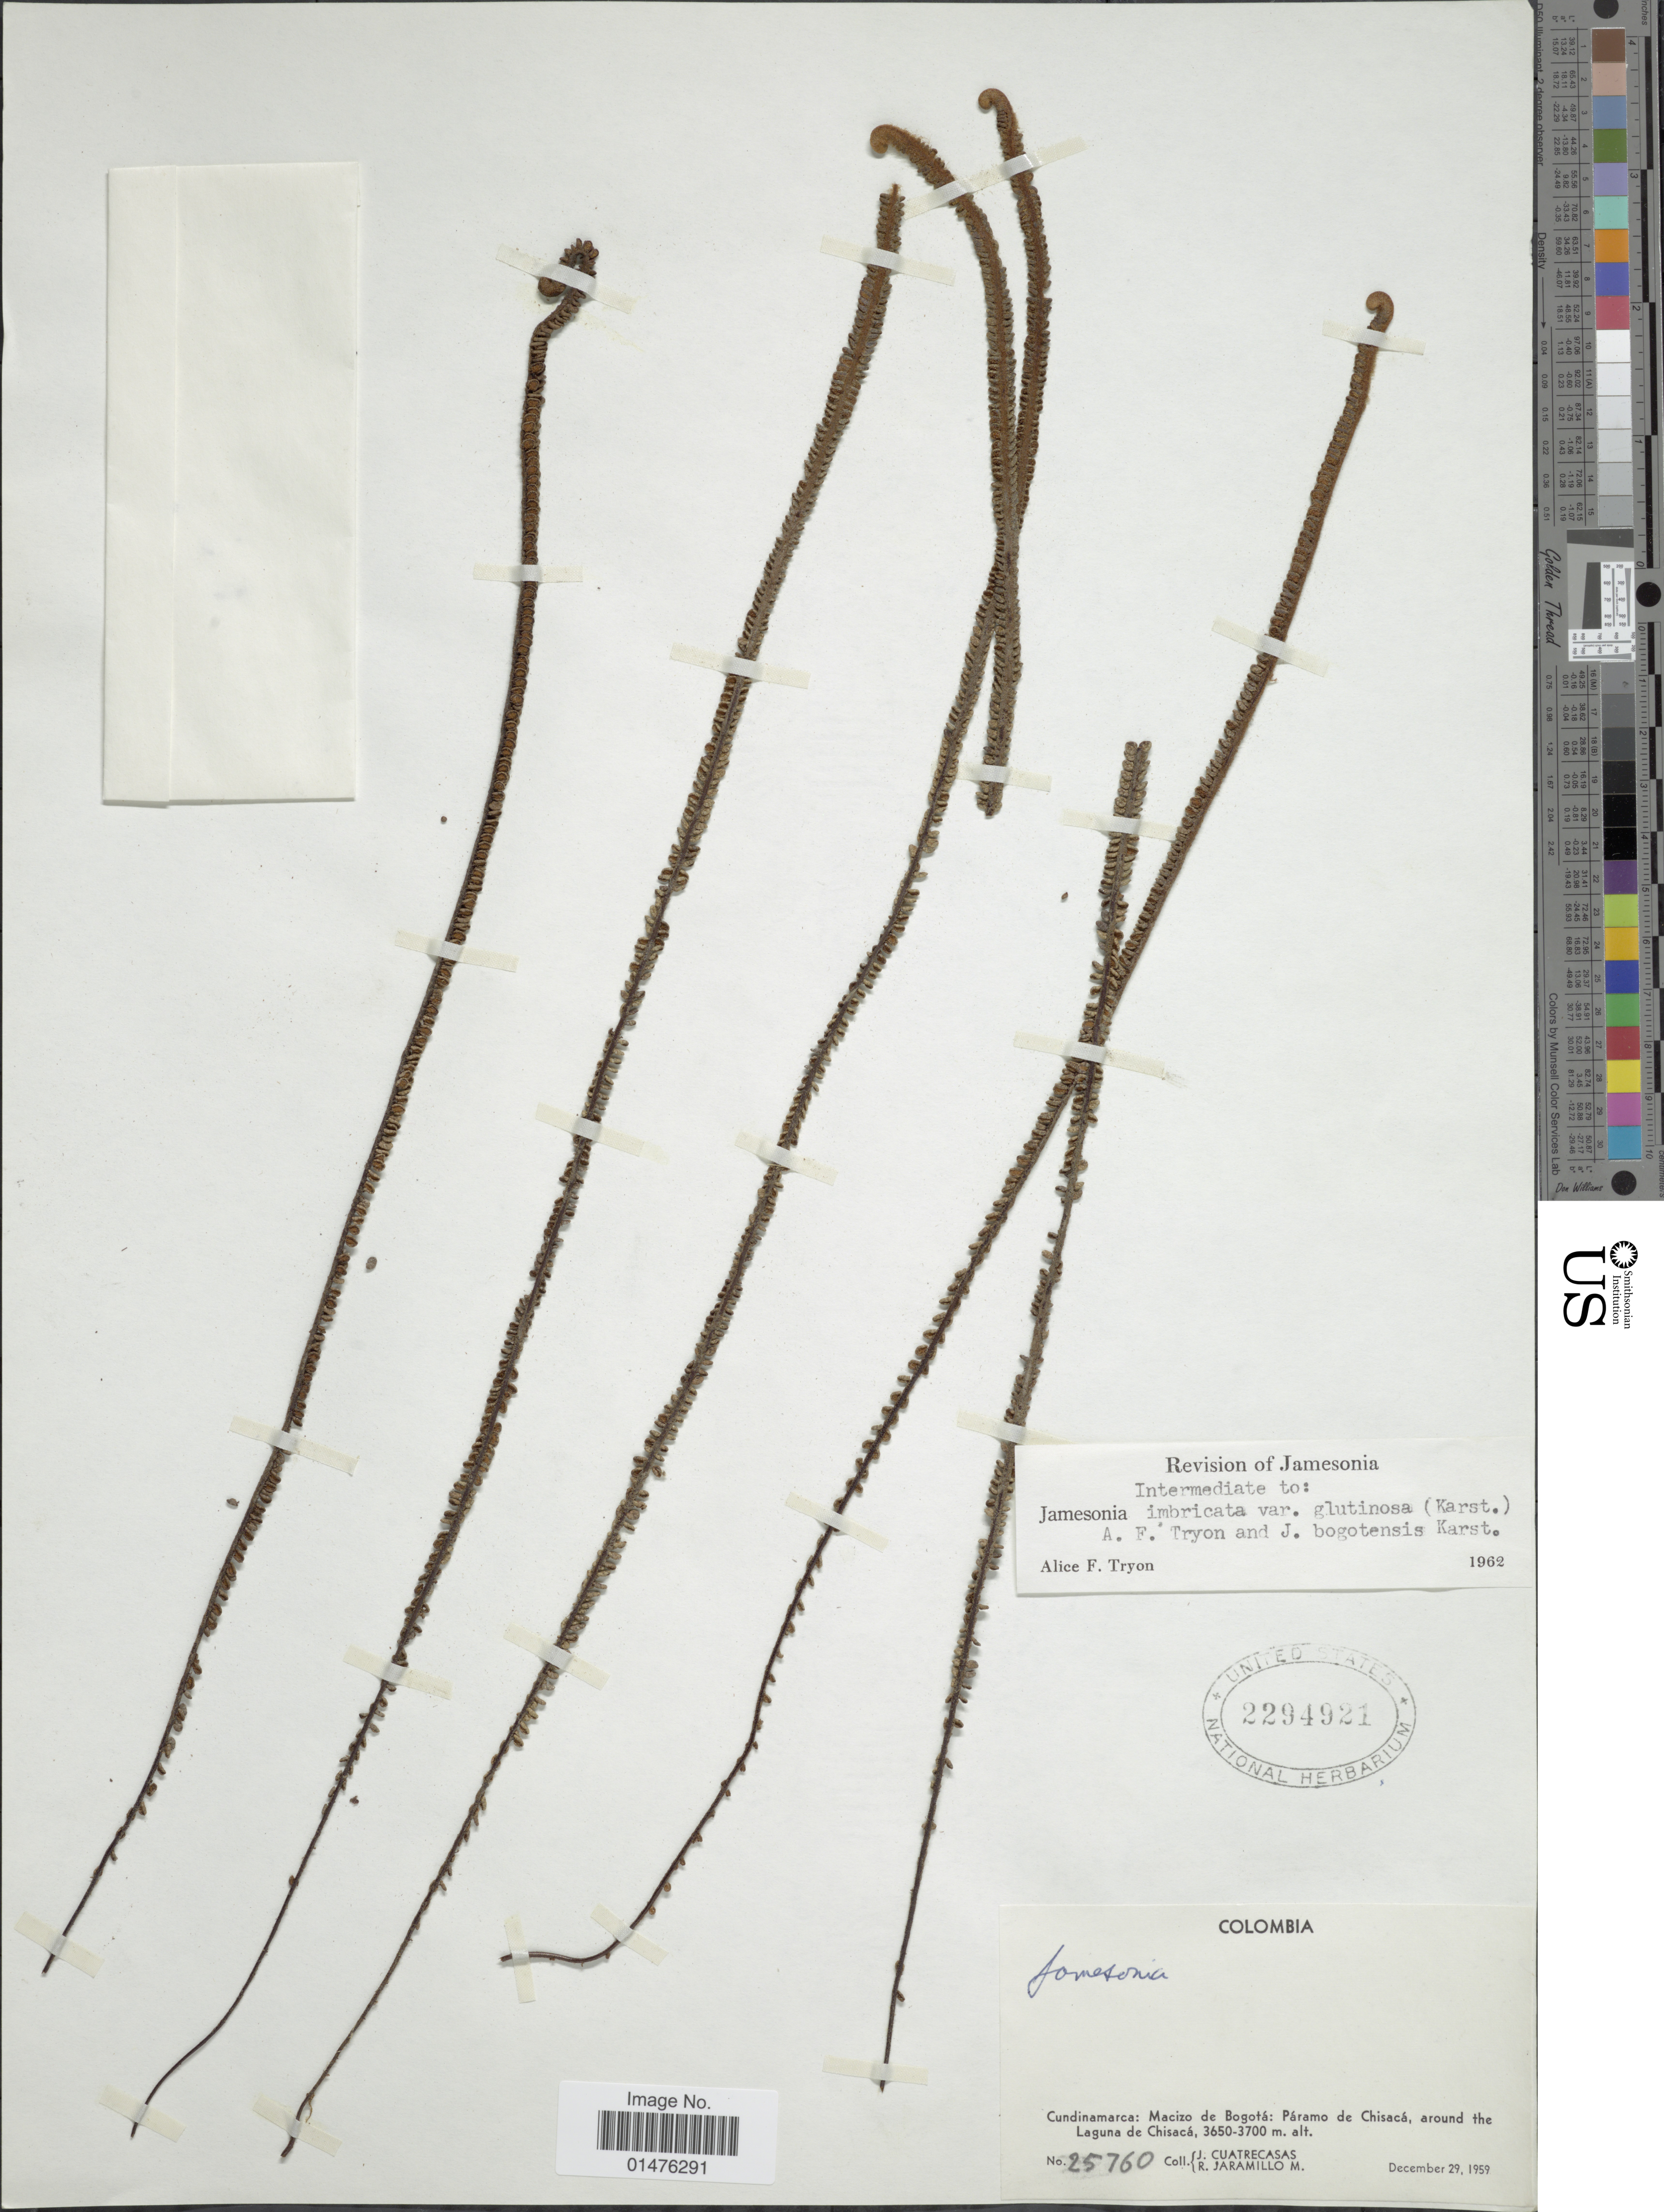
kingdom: Plantae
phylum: Tracheophyta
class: Polypodiopsida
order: Polypodiales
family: Pteridaceae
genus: Jamesonia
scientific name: Jamesonia imbricata var. glutinosa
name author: (H. Karst.) A.F. Tryon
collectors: J. Cuatrecasas & R. Jaramillo M.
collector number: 25760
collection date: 1959-12-29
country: Colombia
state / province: Cundinamarca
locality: Macizo de Bogotá: Páramo de Chisacá, around the Laguna de Chisacá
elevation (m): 3650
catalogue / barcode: US 2294921